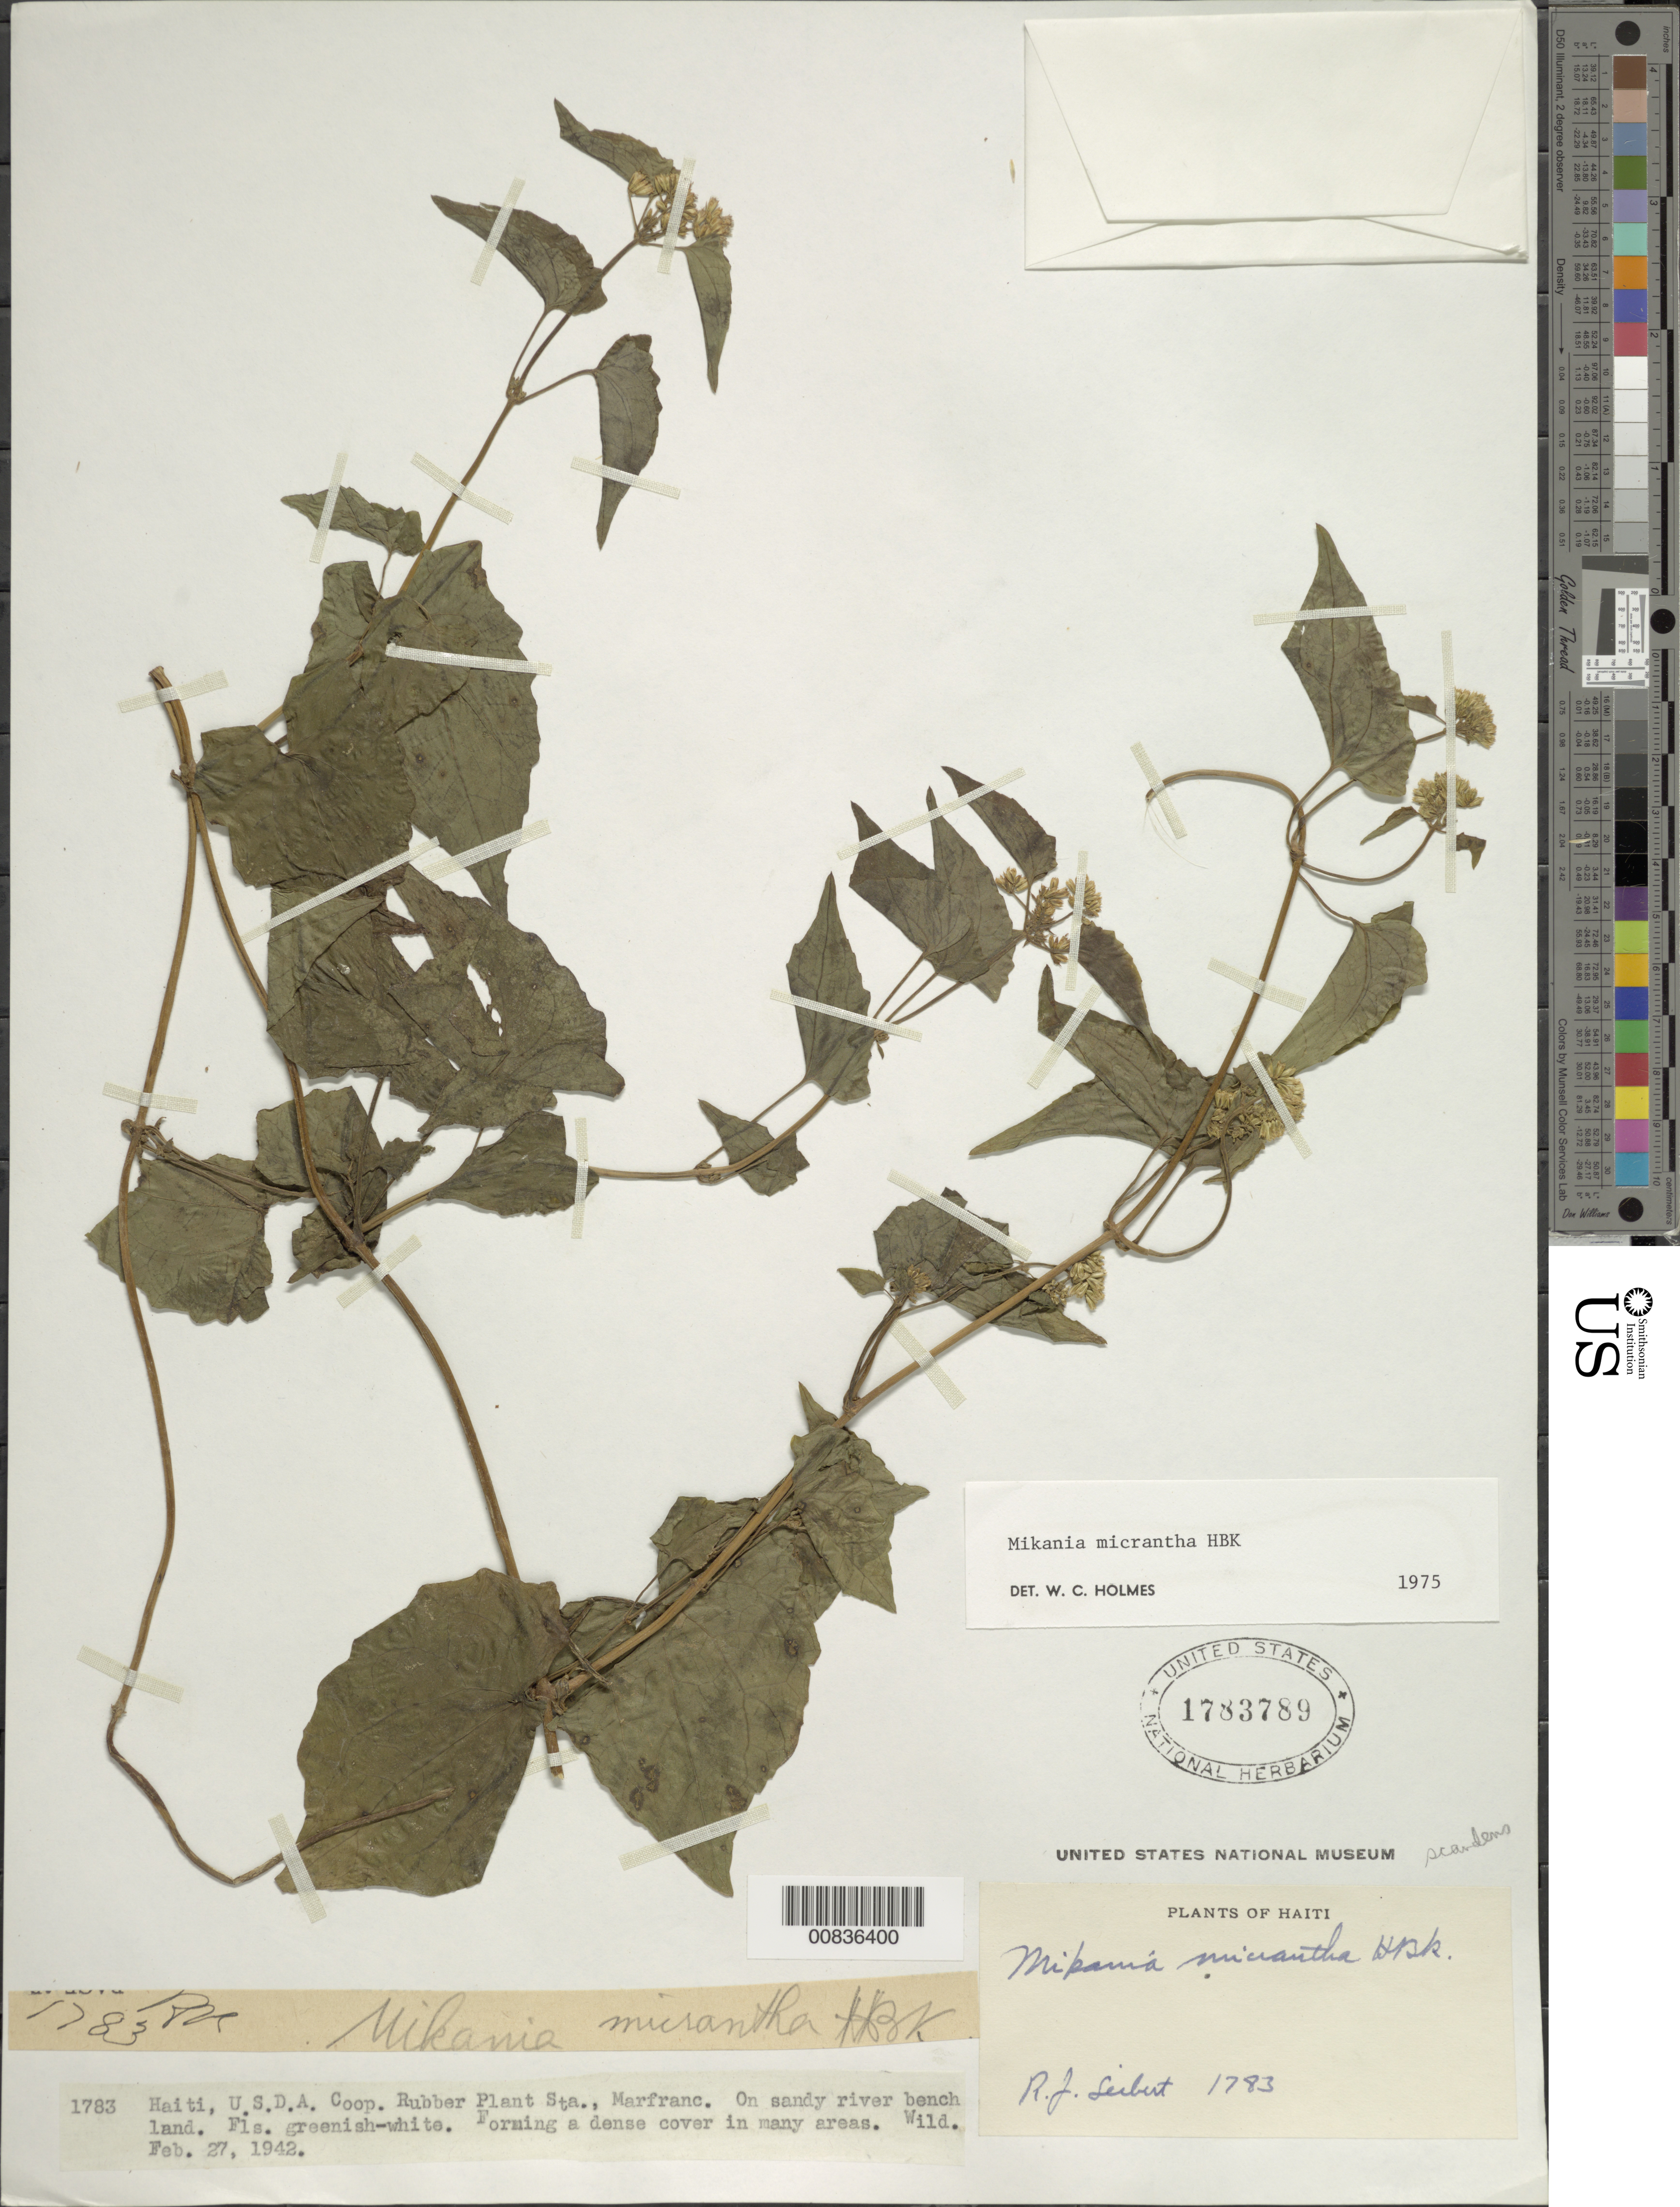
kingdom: Plantae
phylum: Tracheophyta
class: Magnoliopsida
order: Asterales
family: Asteraceae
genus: Mikania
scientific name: Mikania micrantha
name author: Kunth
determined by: Holmes, W. C.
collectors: R. J. Seibert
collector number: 1783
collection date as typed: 27 Feb 1942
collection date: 1942-02-27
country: Haiti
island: Hispaniola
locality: USDA Coop. Rubber Plant Sta., Marfranc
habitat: On sandy river bench land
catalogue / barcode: US 1783789